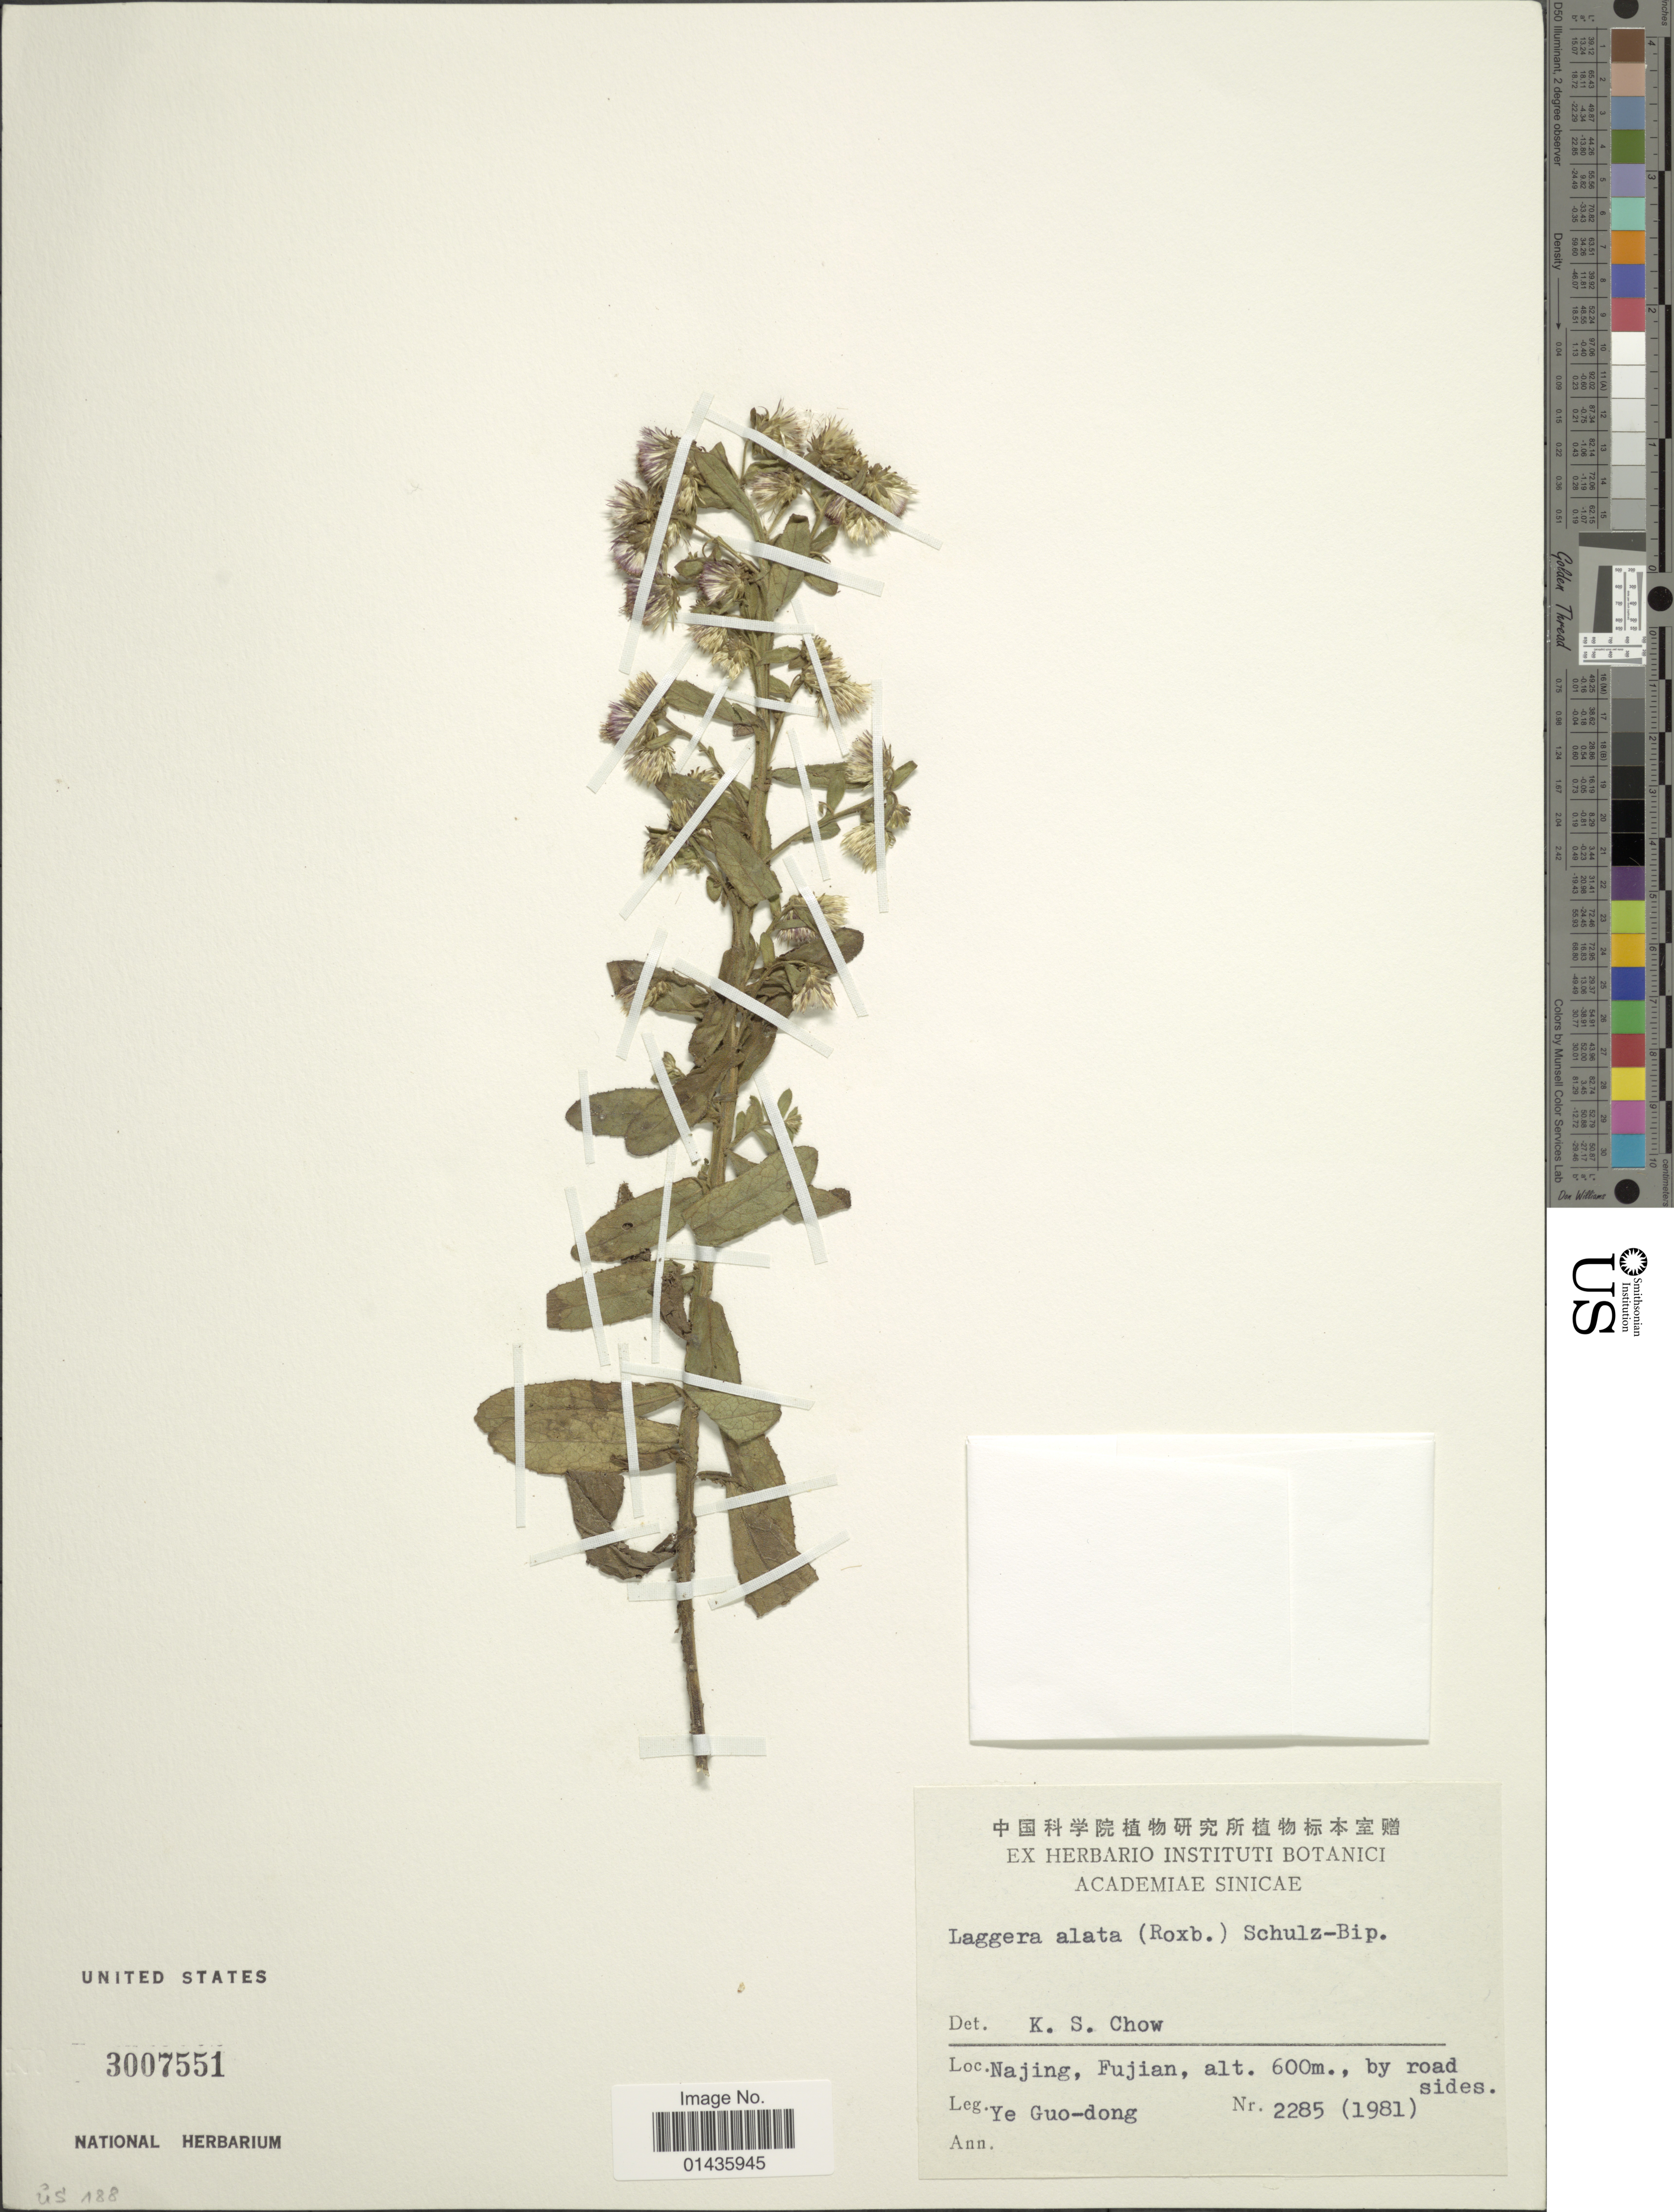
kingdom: Plantae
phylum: Tracheophyta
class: Magnoliopsida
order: Asterales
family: Asteraceae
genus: Laggera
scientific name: Laggera alata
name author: Sch. Bip.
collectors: Y. Guo-dong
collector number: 2285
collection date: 1981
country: China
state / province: Fujian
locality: Najing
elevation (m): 600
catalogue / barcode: US 3007551